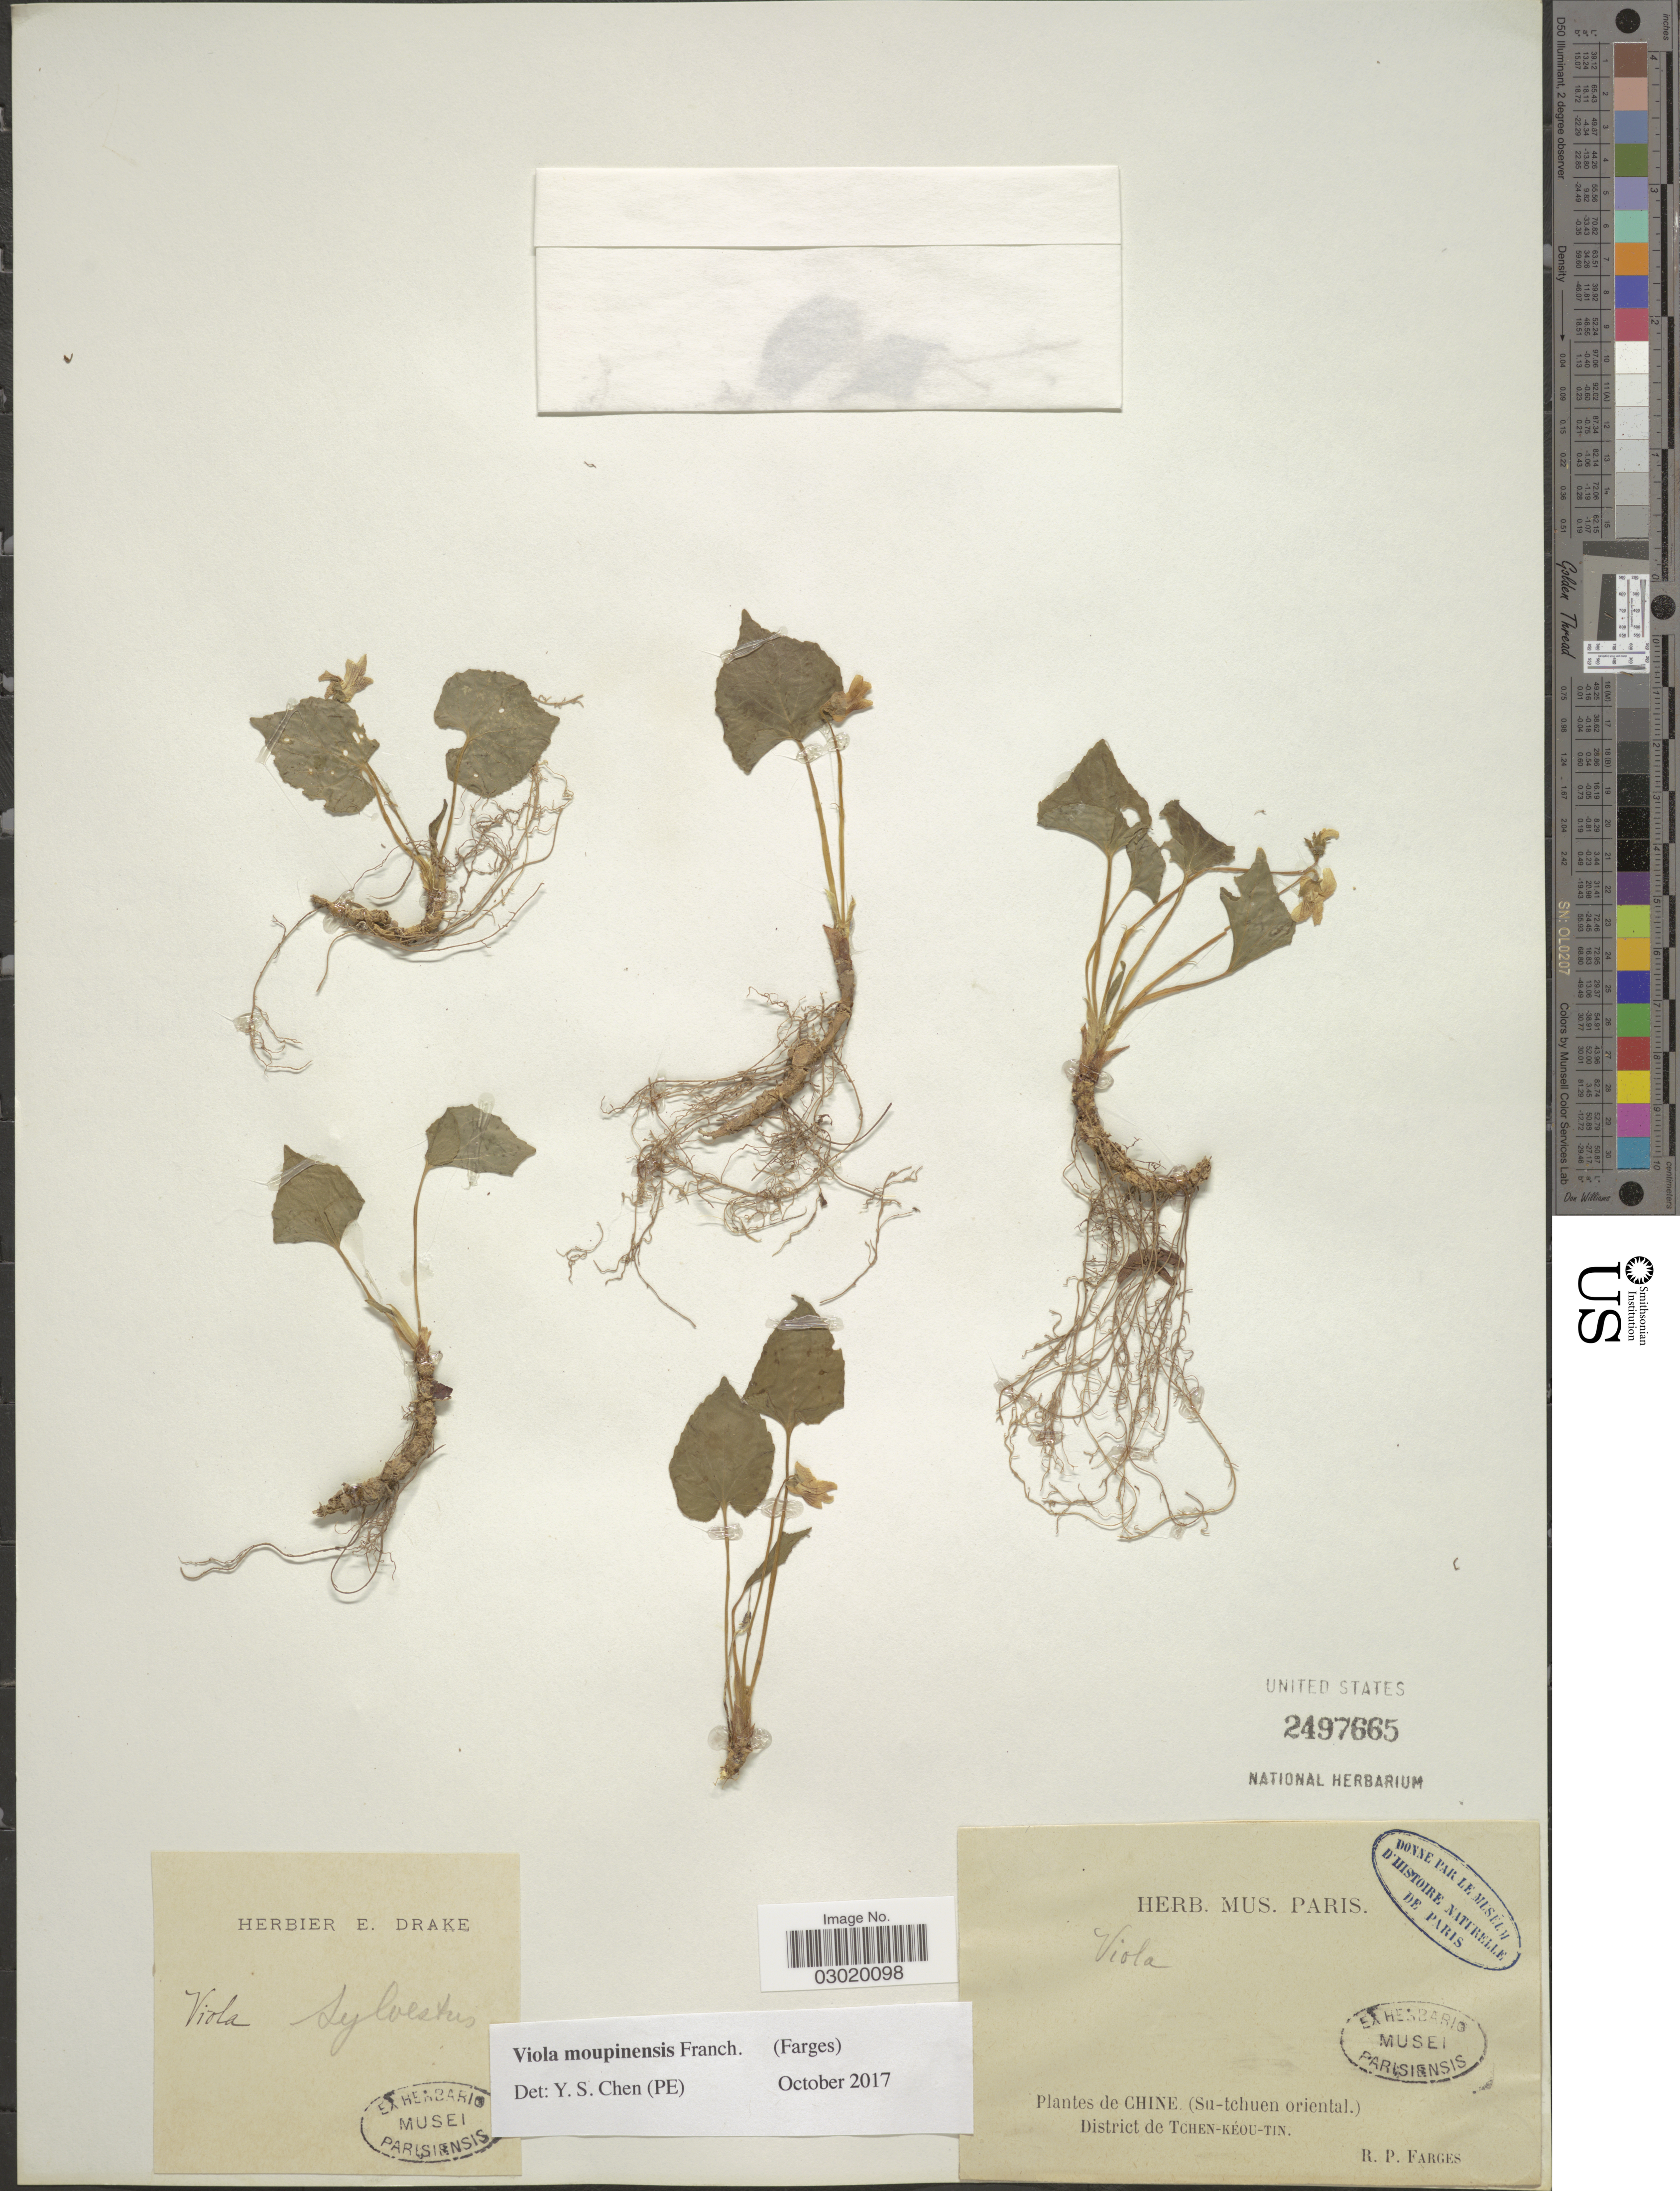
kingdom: Plantae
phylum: Tracheophyta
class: Magnoliopsida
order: Malpighiales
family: Violaceae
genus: Viola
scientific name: Viola moupinensis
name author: Franch.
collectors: R. Farges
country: China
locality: Chine (Su-tehuen oriental) District de Tchen-Kéou-Tin.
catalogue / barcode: US 2497665